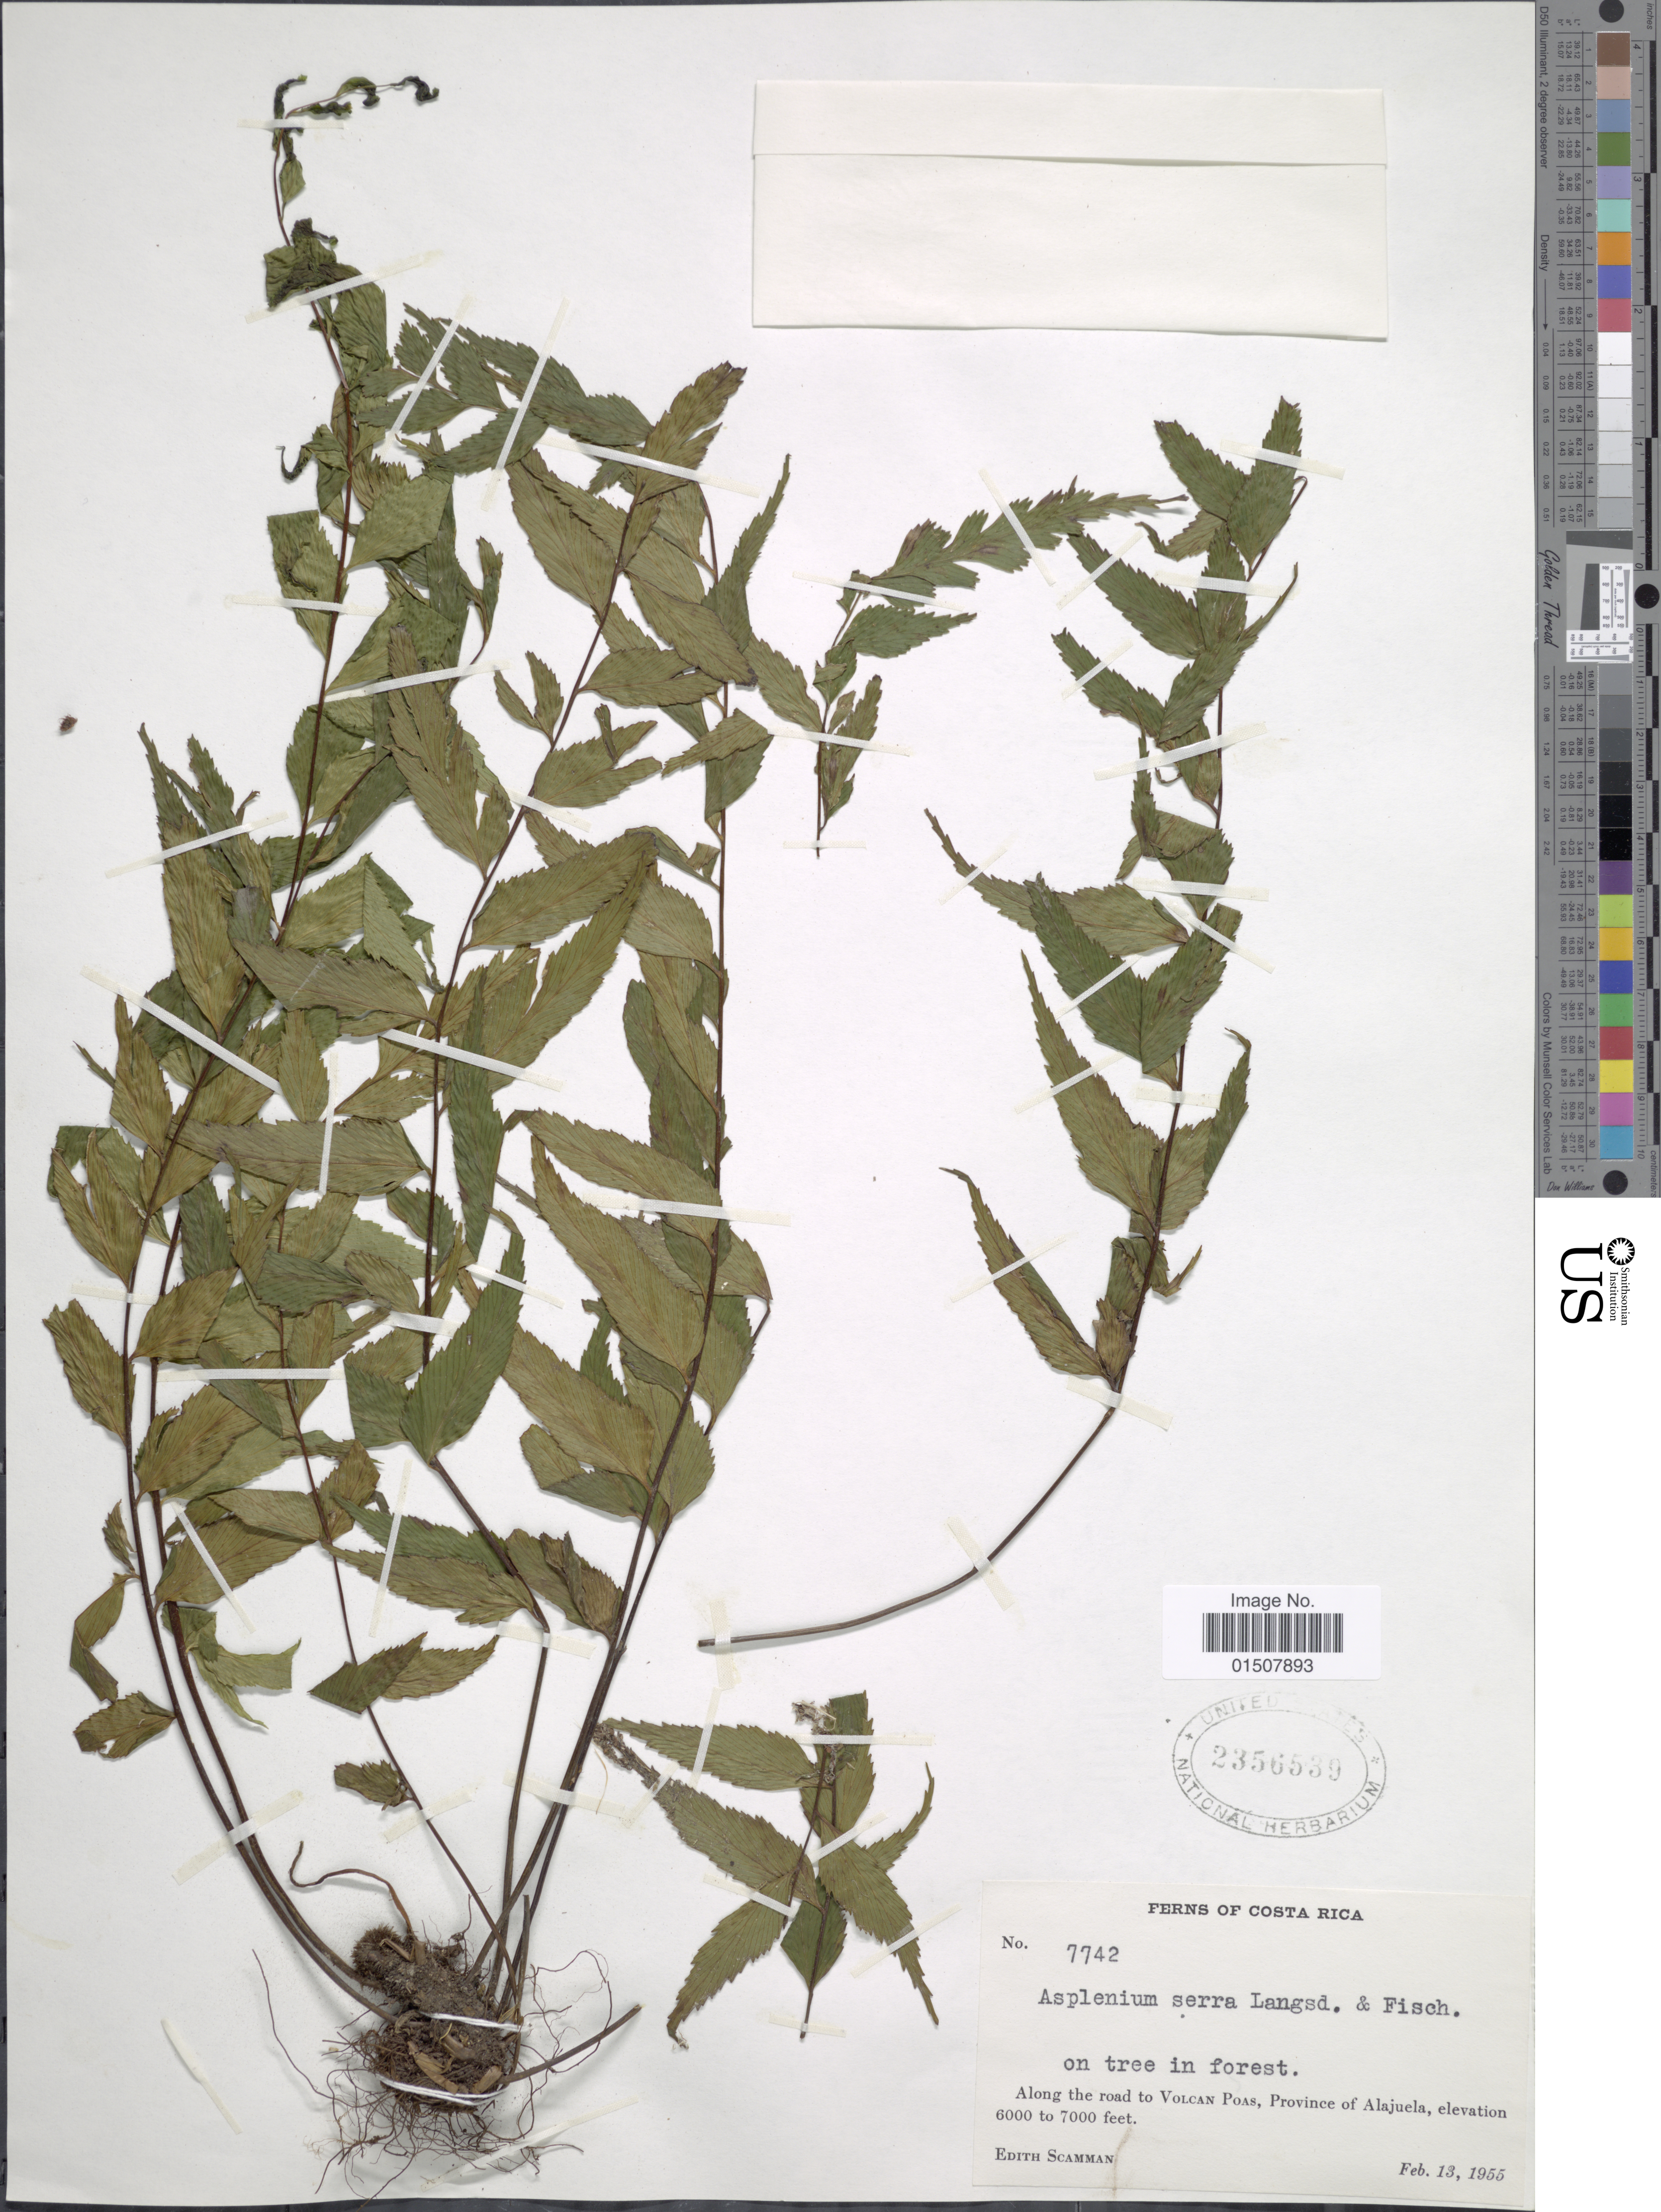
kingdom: Plantae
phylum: Tracheophyta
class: Polypodiopsida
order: Polypodiales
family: Aspleniaceae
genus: Asplenium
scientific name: Asplenium serra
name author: Langsd. & Fisch.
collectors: E. Scamman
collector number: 7742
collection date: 1955-02-13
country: Costa Rica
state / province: Alajuela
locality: Along the Road to Volcan Poas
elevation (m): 1829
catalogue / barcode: US 2356539